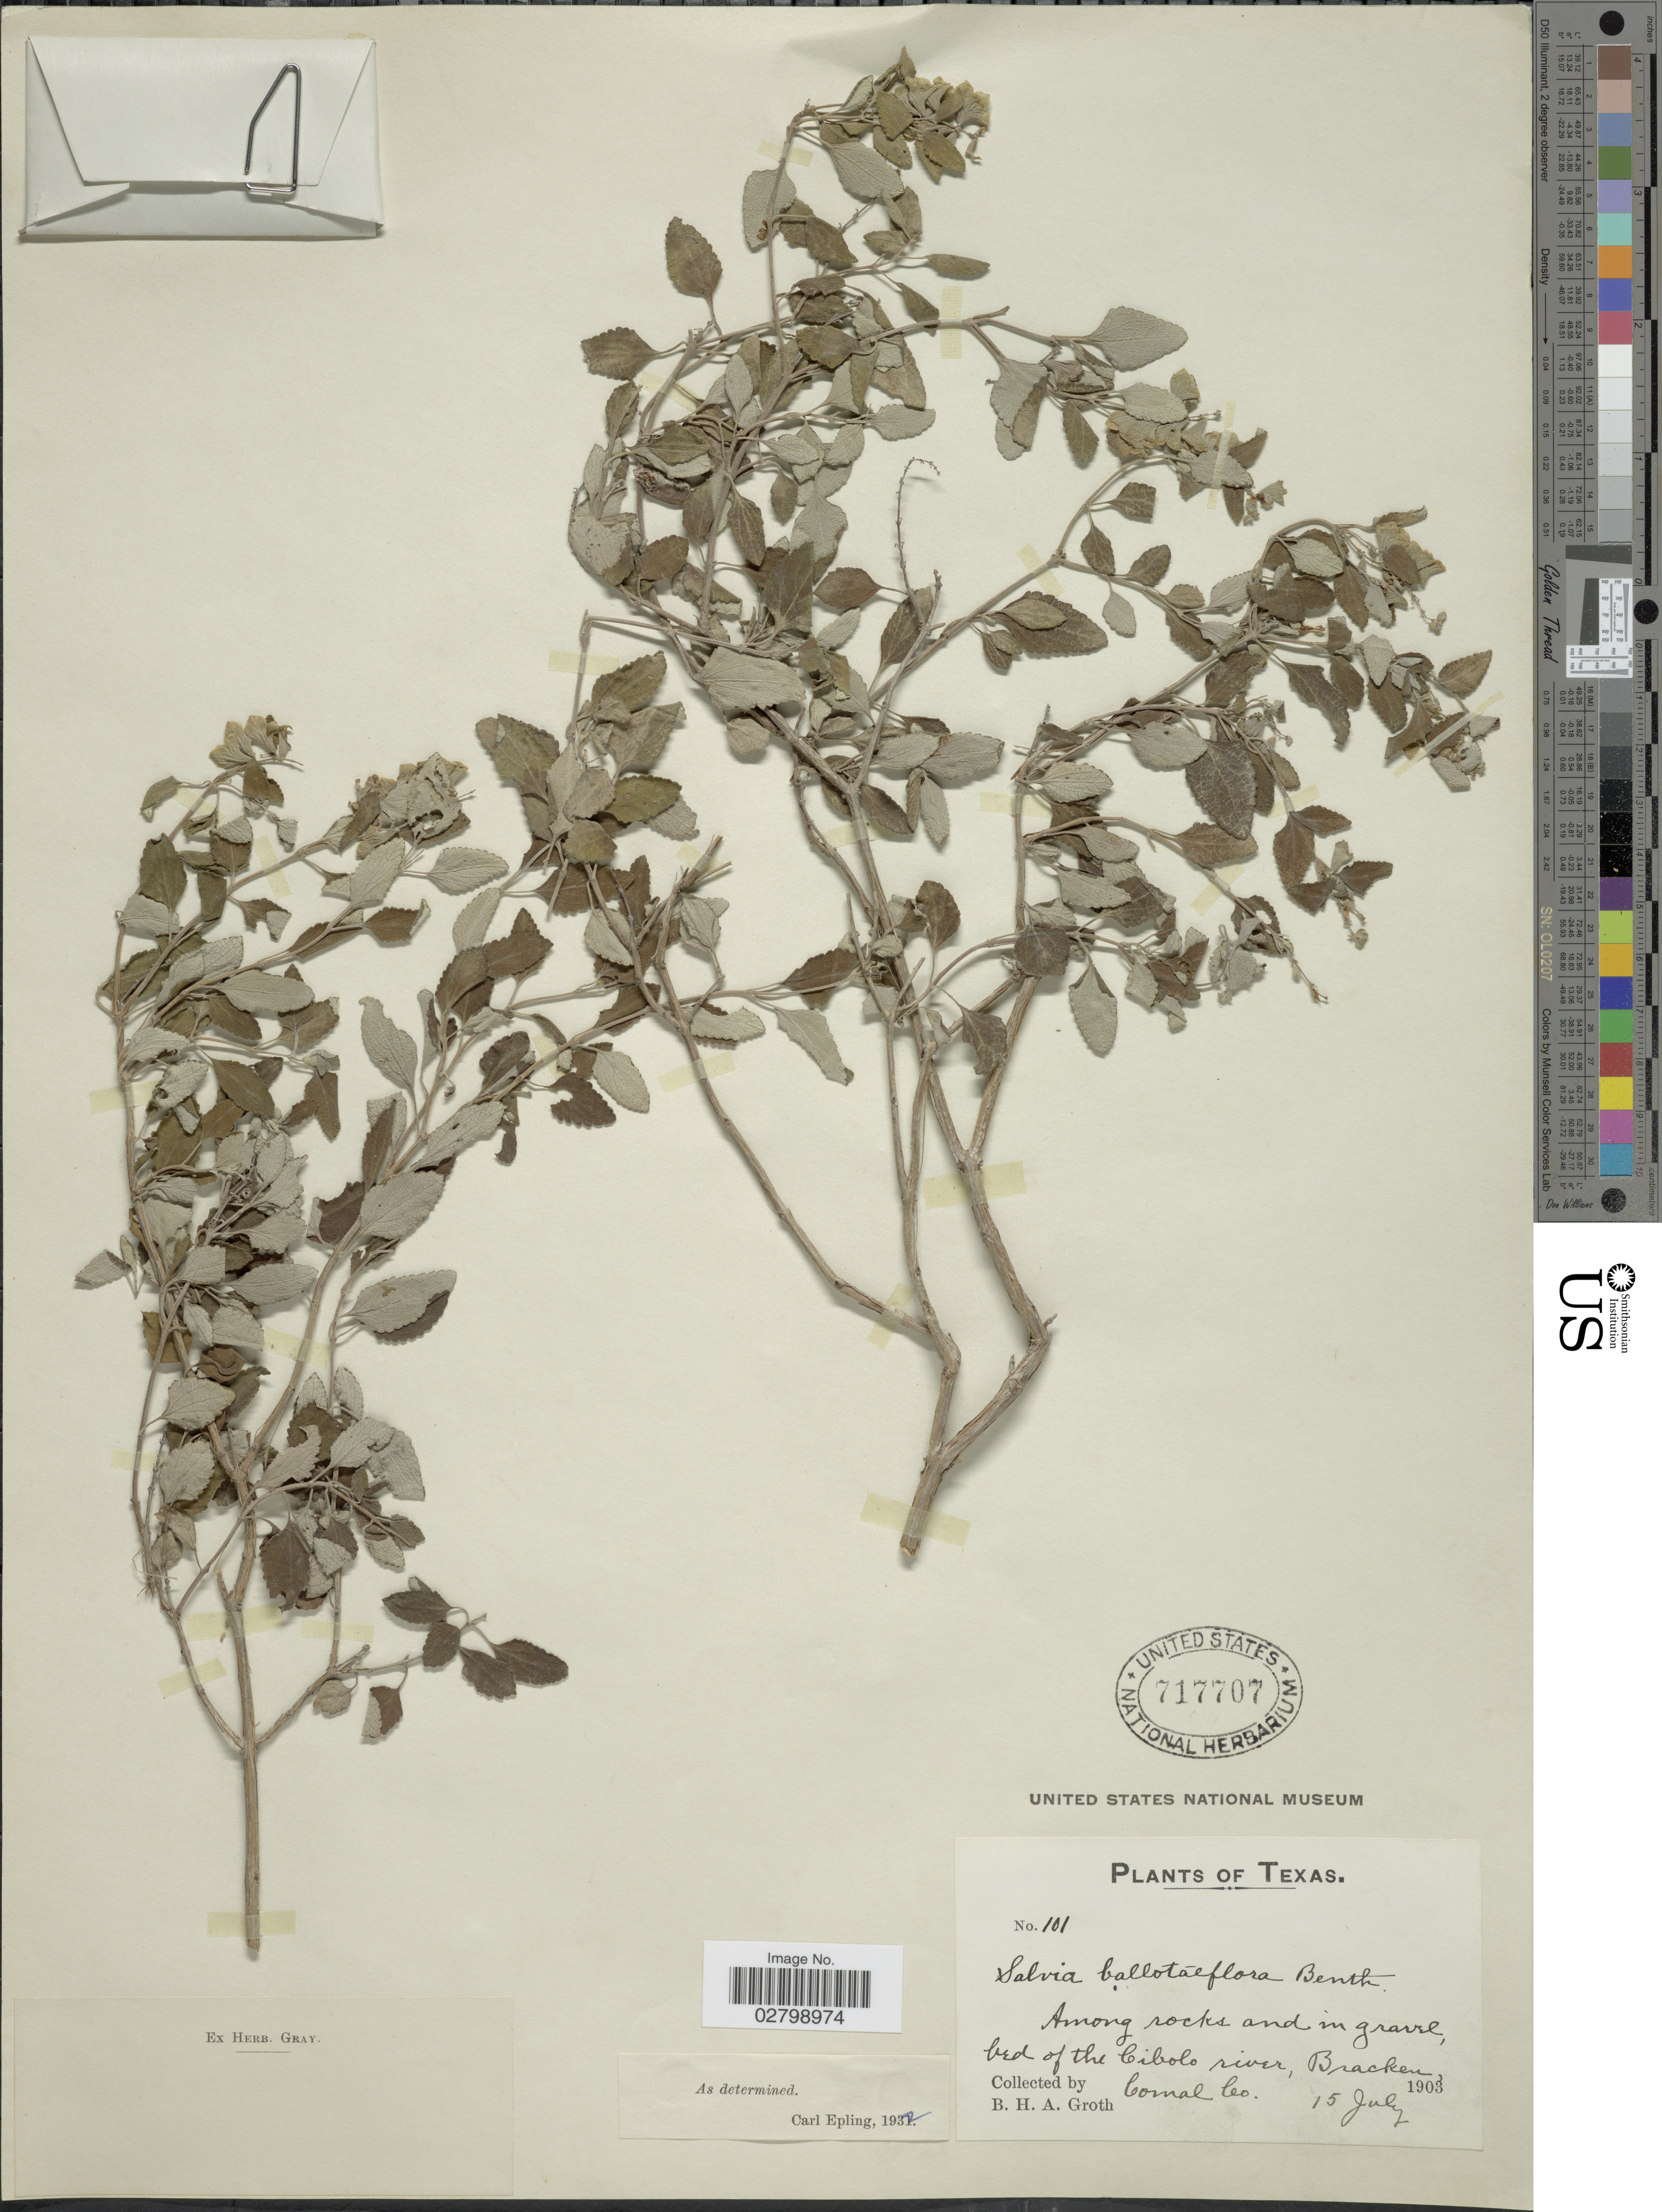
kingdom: Plantae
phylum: Tracheophyta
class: Magnoliopsida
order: Lamiales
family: Lamiaceae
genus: Salvia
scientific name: Salvia ballotiflora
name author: Benth.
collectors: B. Groth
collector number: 101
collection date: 1903-07-15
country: United States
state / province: Texas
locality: Among rocks and in gravel, Bed of the Cibolo river, Bracken, Comal Co.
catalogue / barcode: US 717707